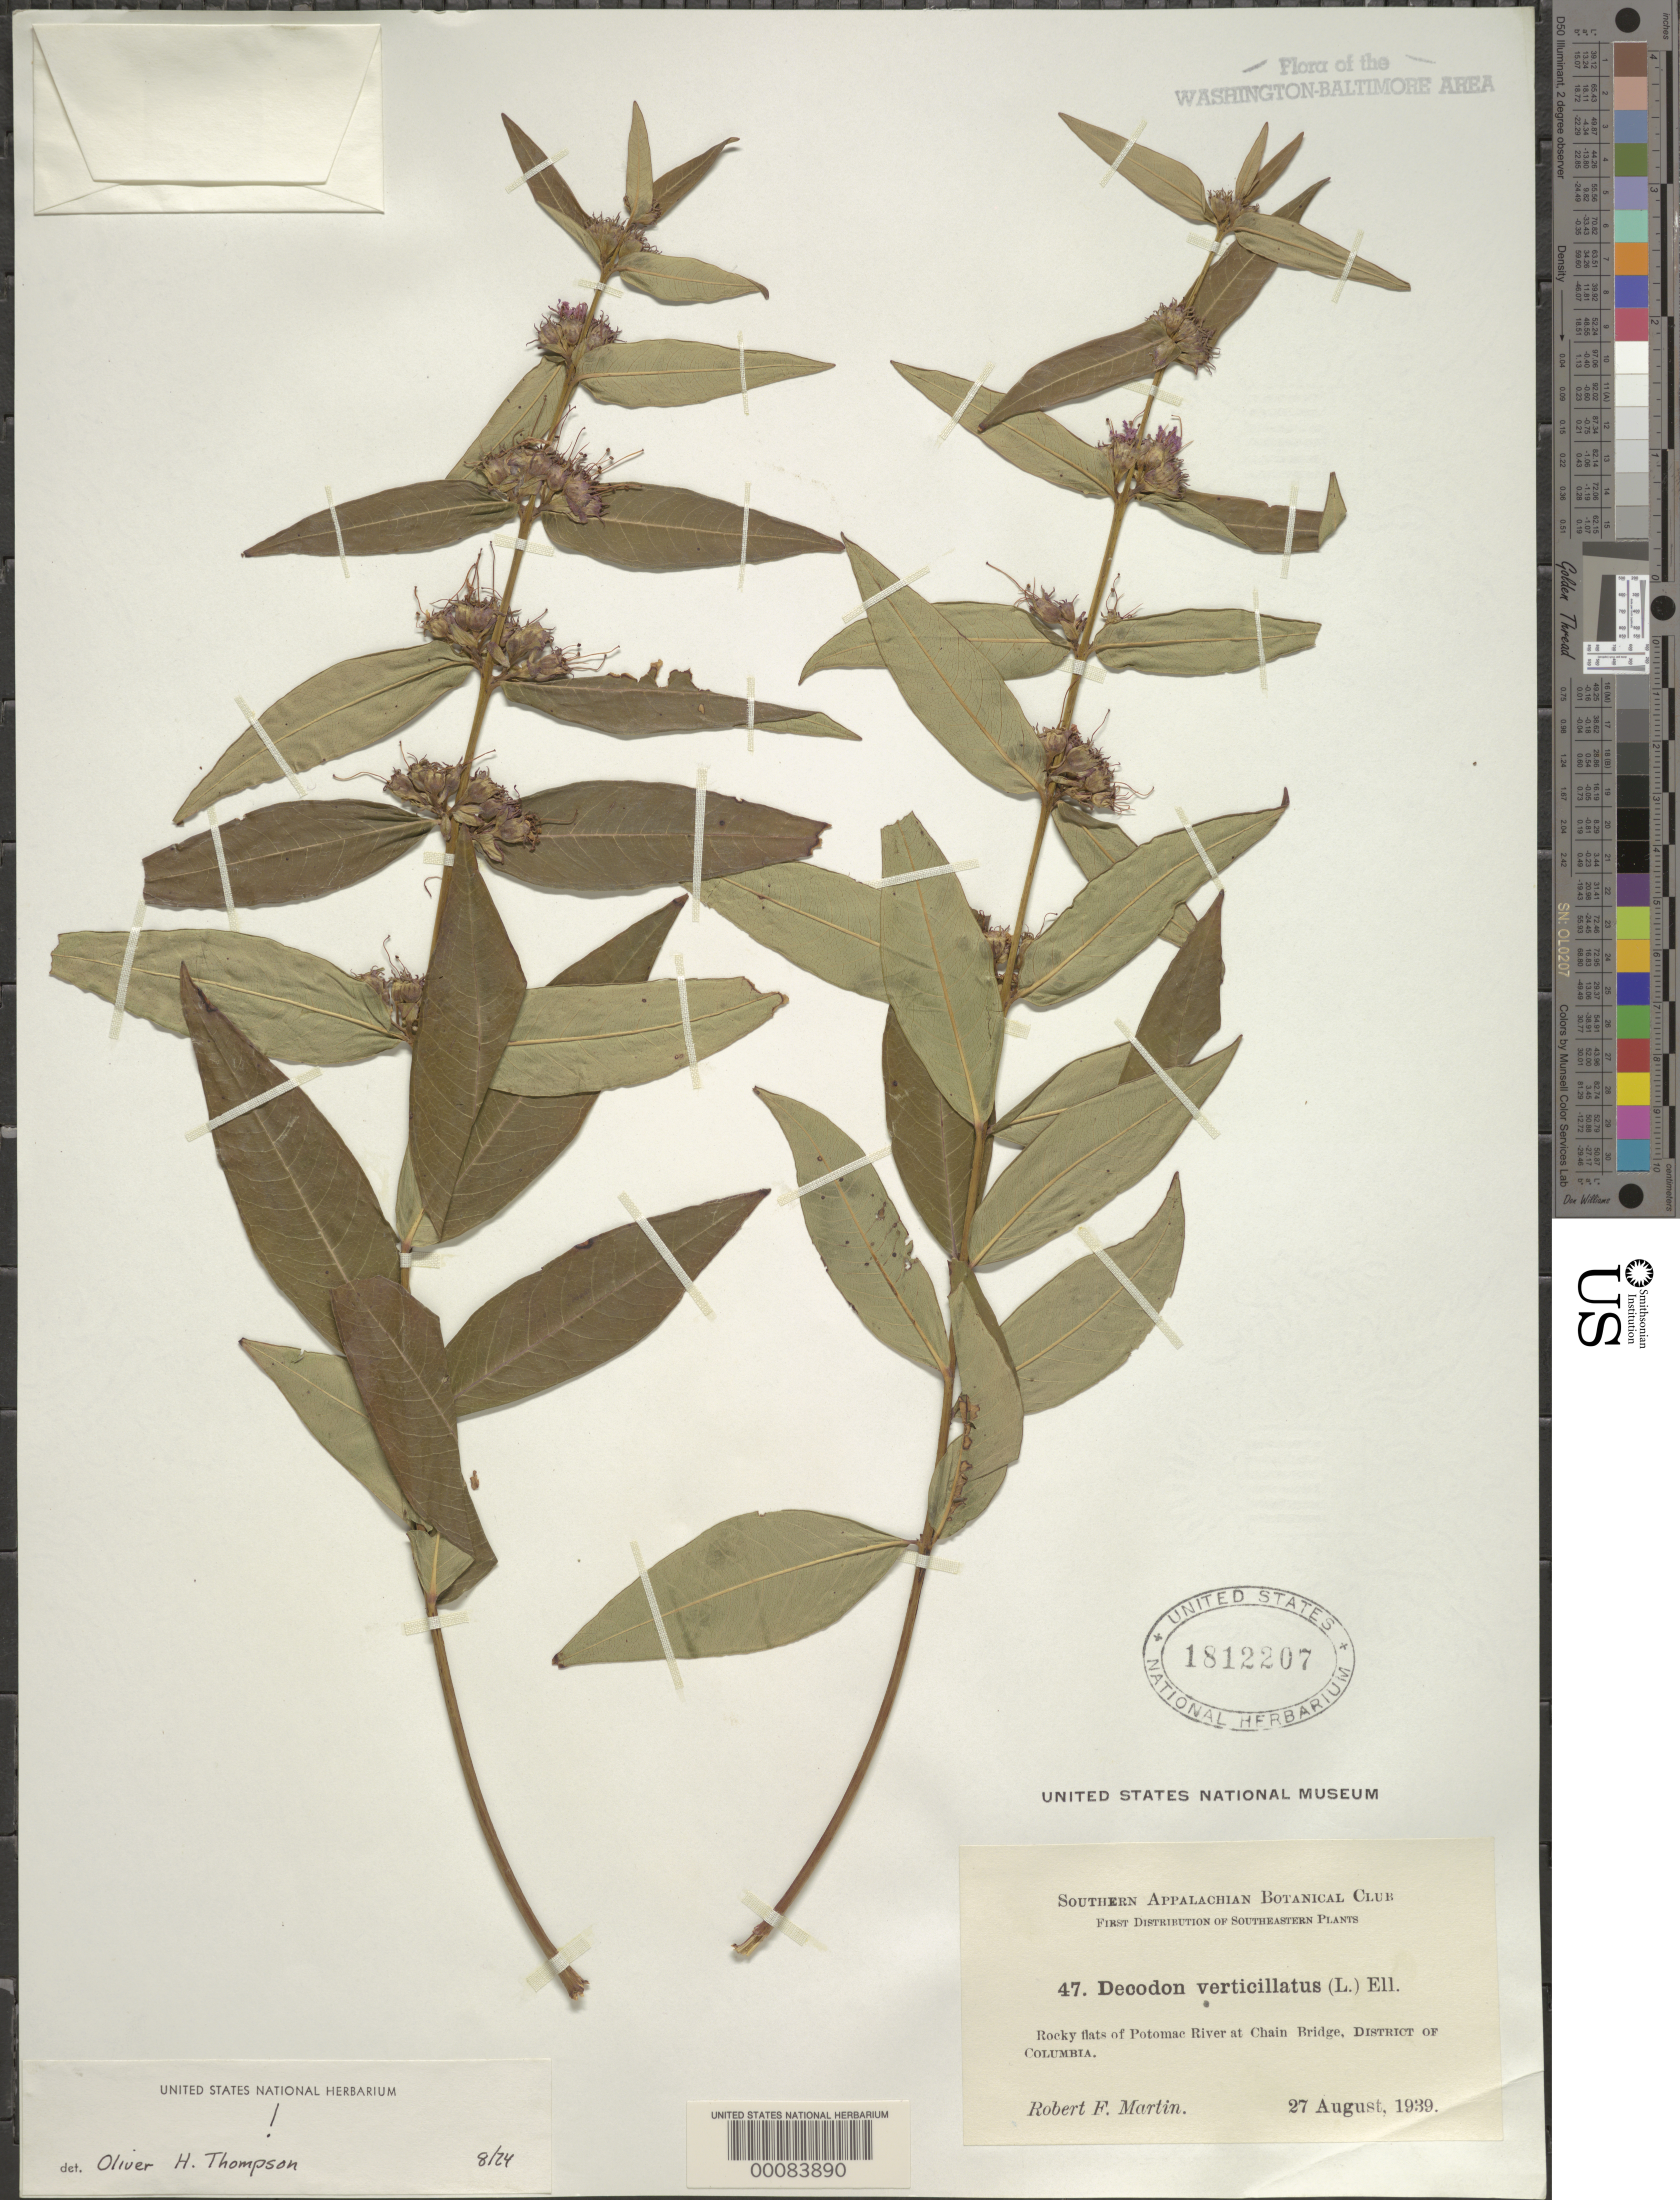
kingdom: Plantae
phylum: Tracheophyta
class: Magnoliopsida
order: Myrtales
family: Lythraceae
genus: Decodon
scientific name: Decodon verticillatus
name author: (L.) Elliott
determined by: Thompson, O. H.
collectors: R. F. Martin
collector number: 47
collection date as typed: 27 Aug 1939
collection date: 1939-08-27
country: United States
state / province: District of Columbia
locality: Potomac River at Chain Bridge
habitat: Rocky flats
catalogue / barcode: US 1812207